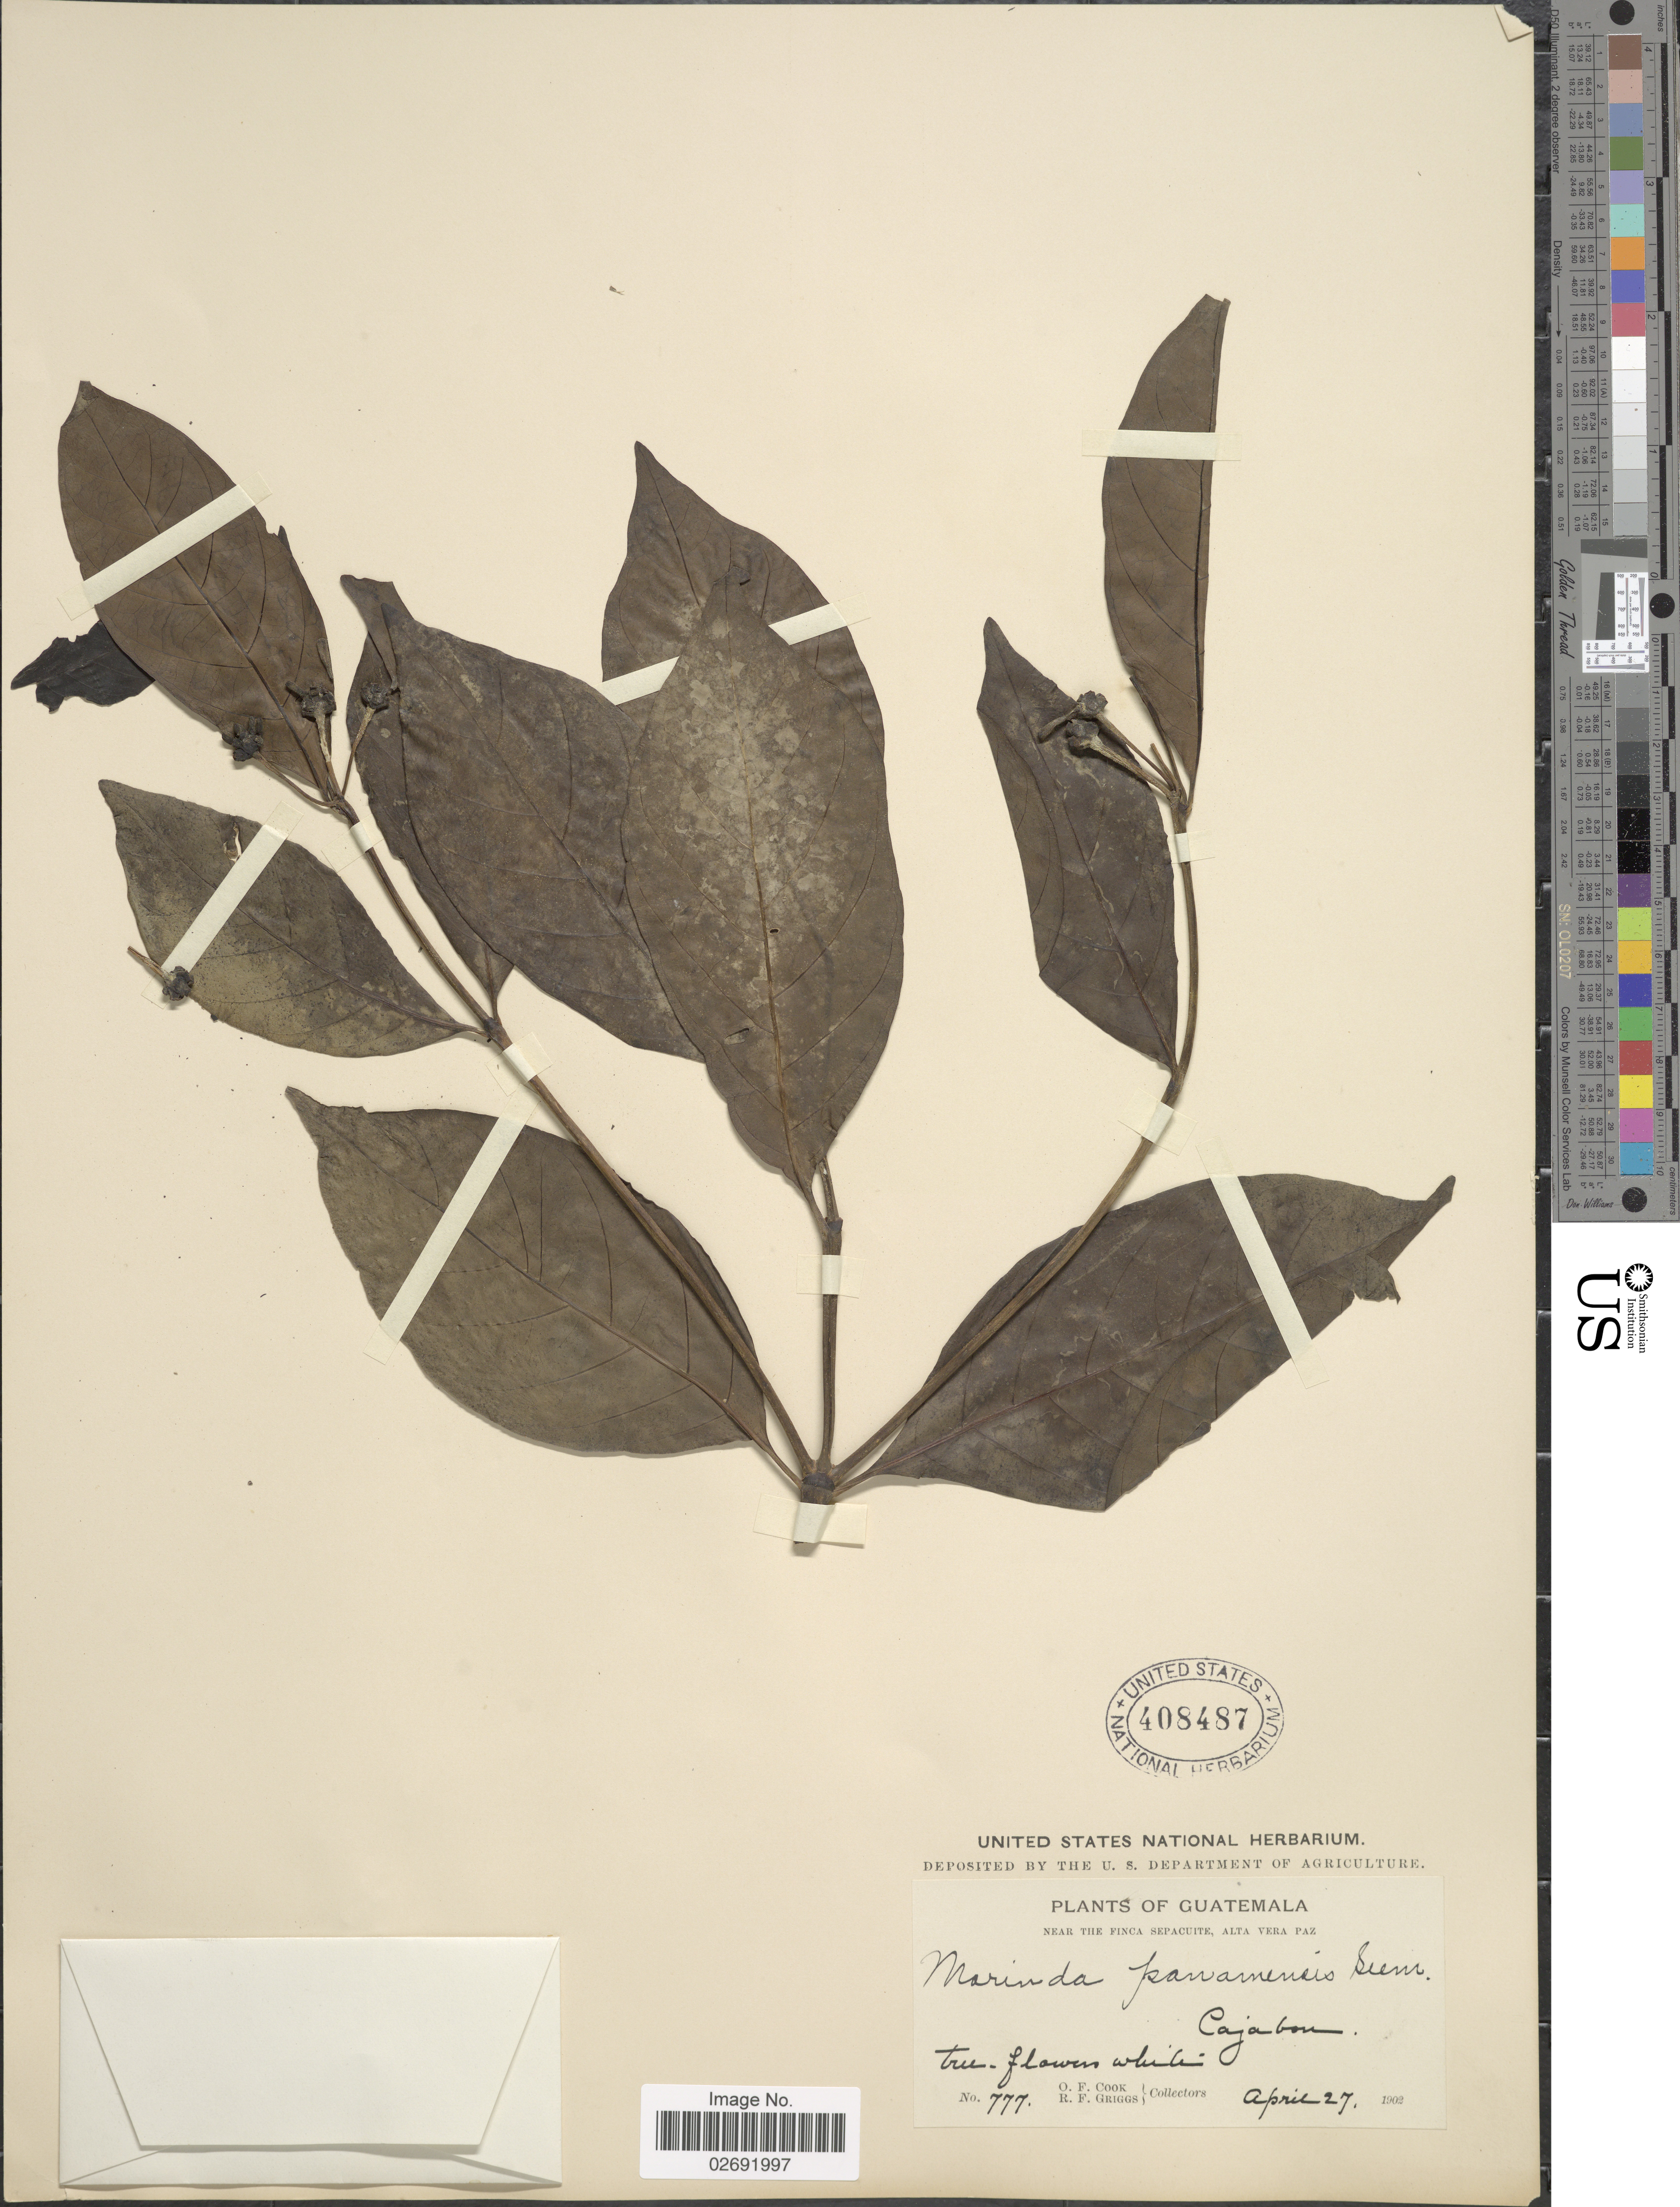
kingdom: Plantae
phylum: Tracheophyta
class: Magnoliopsida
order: Gentianales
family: Rubiaceae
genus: Morinda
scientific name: Morinda panamensis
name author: Seem.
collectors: O. F. Cook & R. F. Griggs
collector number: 77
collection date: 1902-04-27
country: Guatemala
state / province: Alta Verapaz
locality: Near The Finca Sepacuite, Cajabon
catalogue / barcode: US 408487